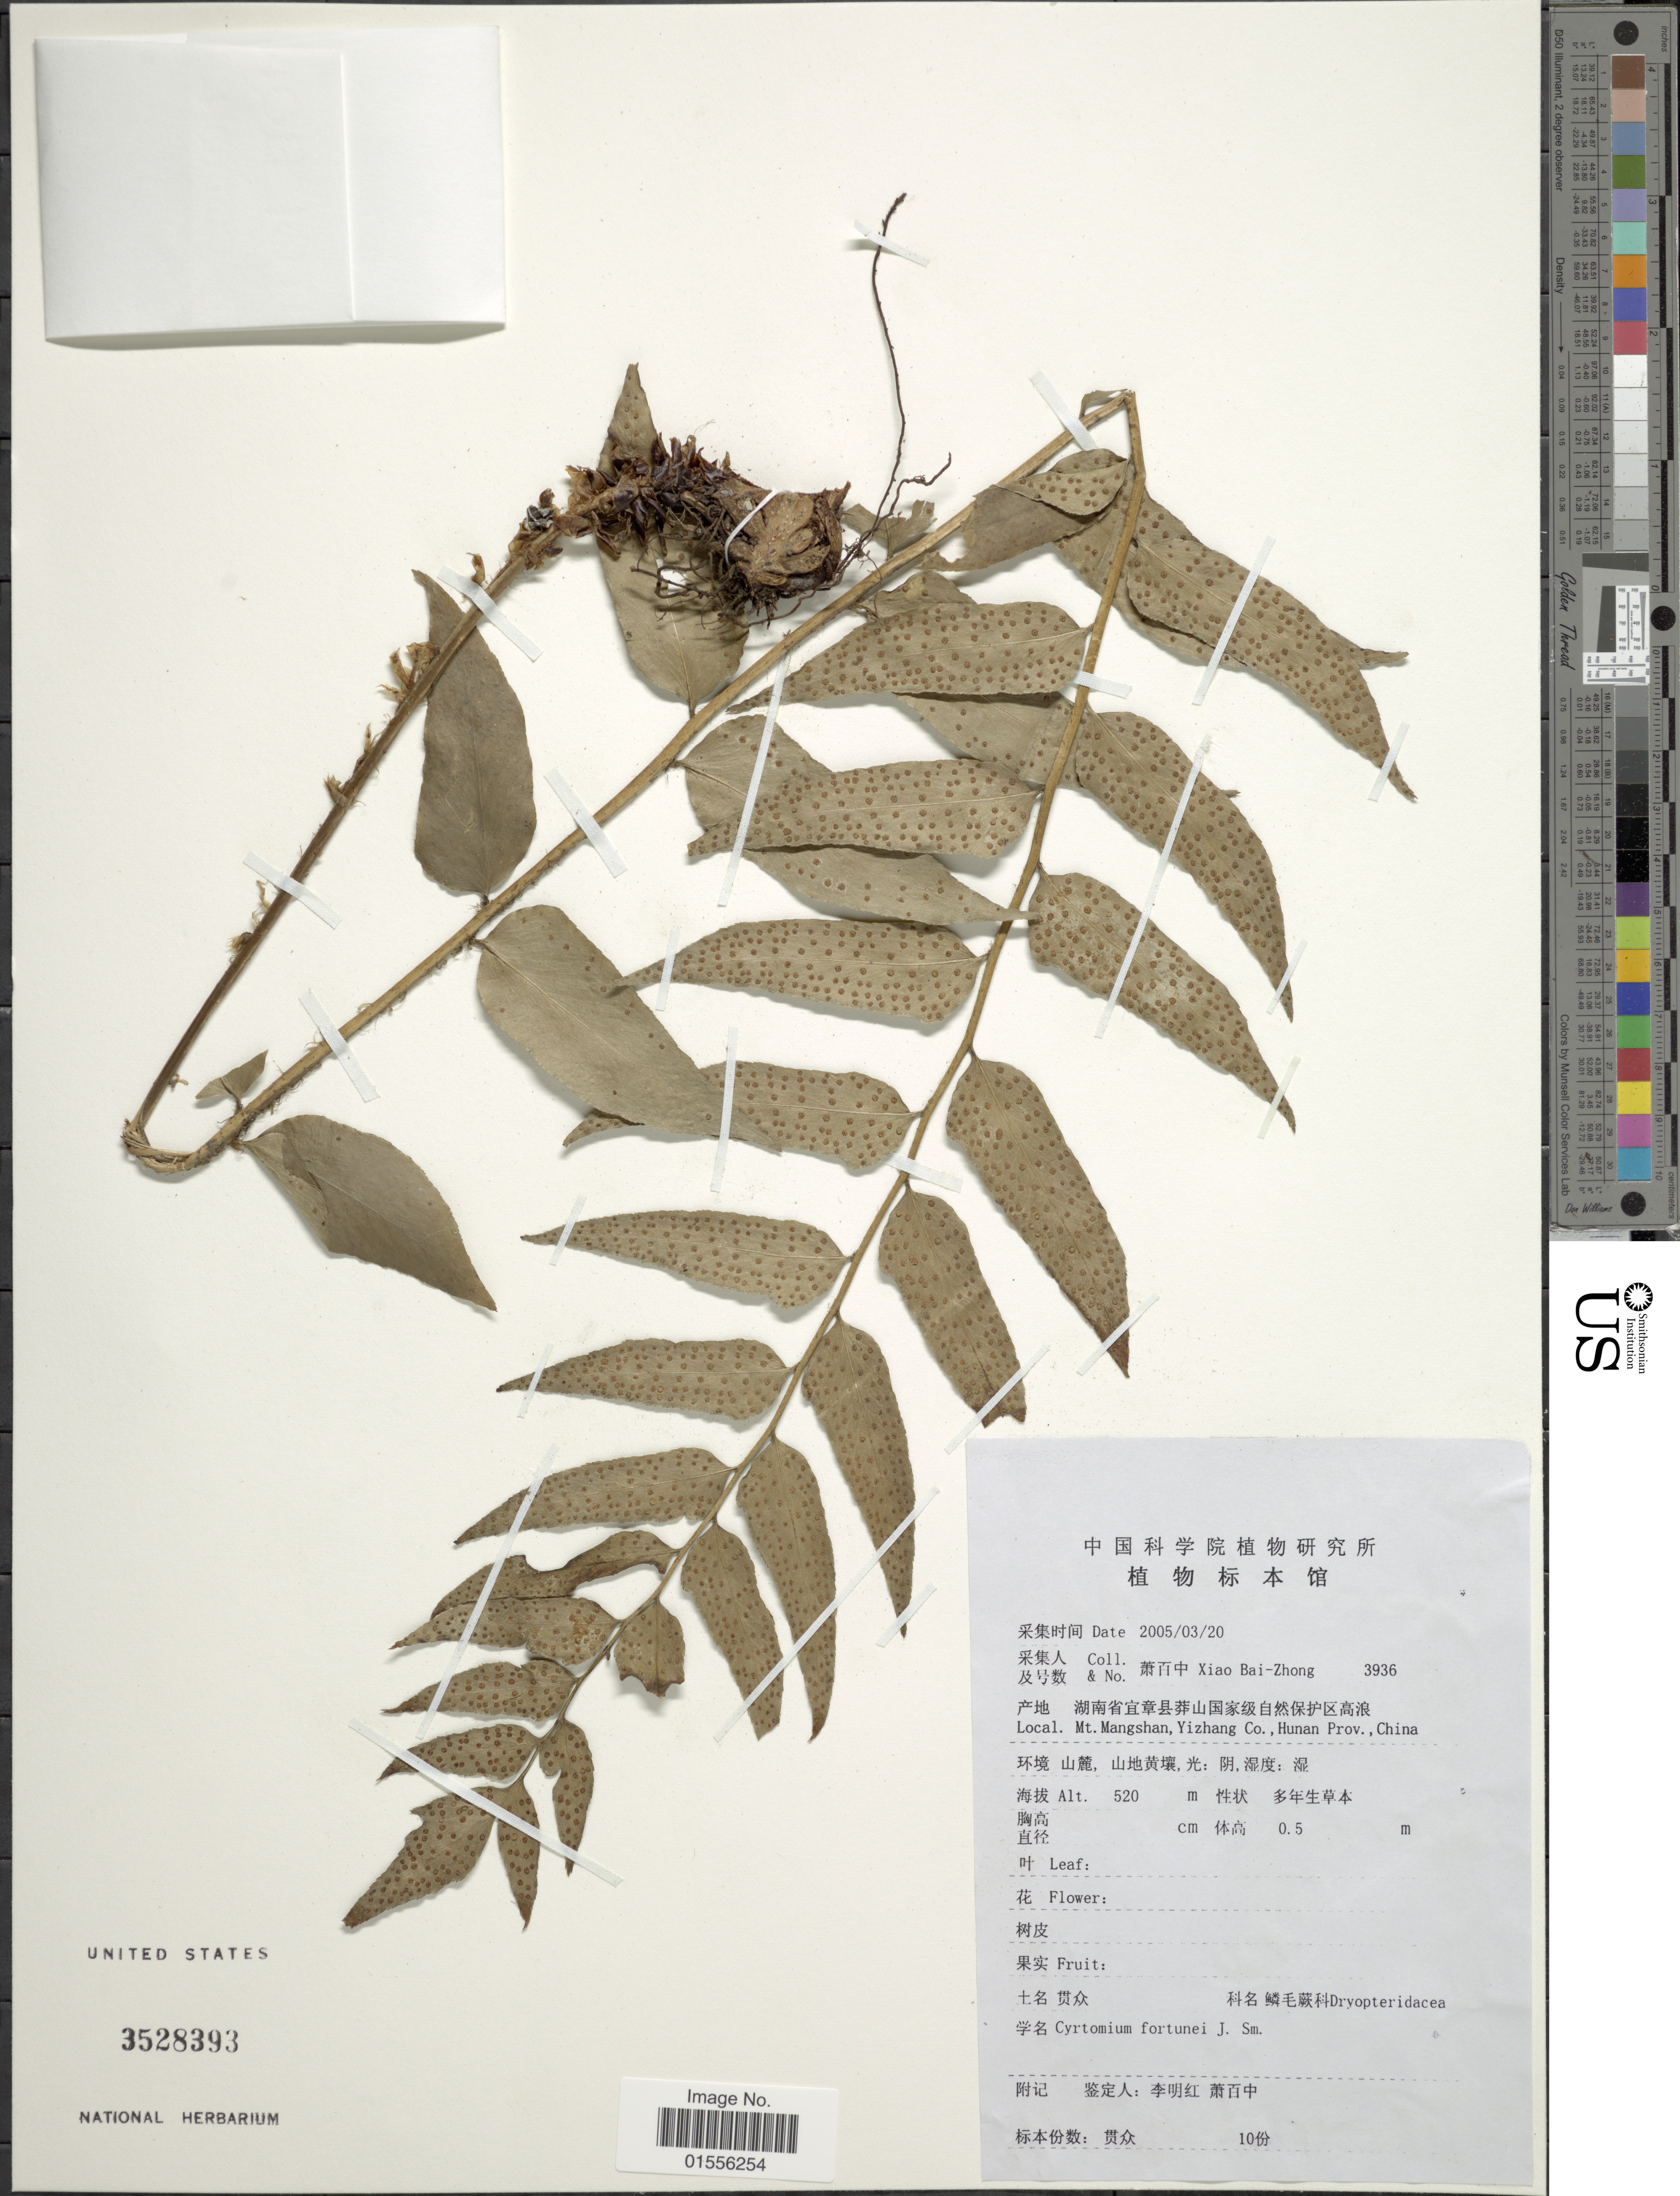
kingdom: Plantae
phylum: Tracheophyta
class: Polypodiopsida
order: Polypodiales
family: Dryopteridaceae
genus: Cyrtomium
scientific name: Cyrtomium fortunei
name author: J. Sm.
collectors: B. Z. Xiao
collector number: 3936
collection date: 2005-03-20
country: China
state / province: Hunan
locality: Mt. Mangshan, Yizhang Co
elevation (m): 520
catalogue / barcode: US 3528393